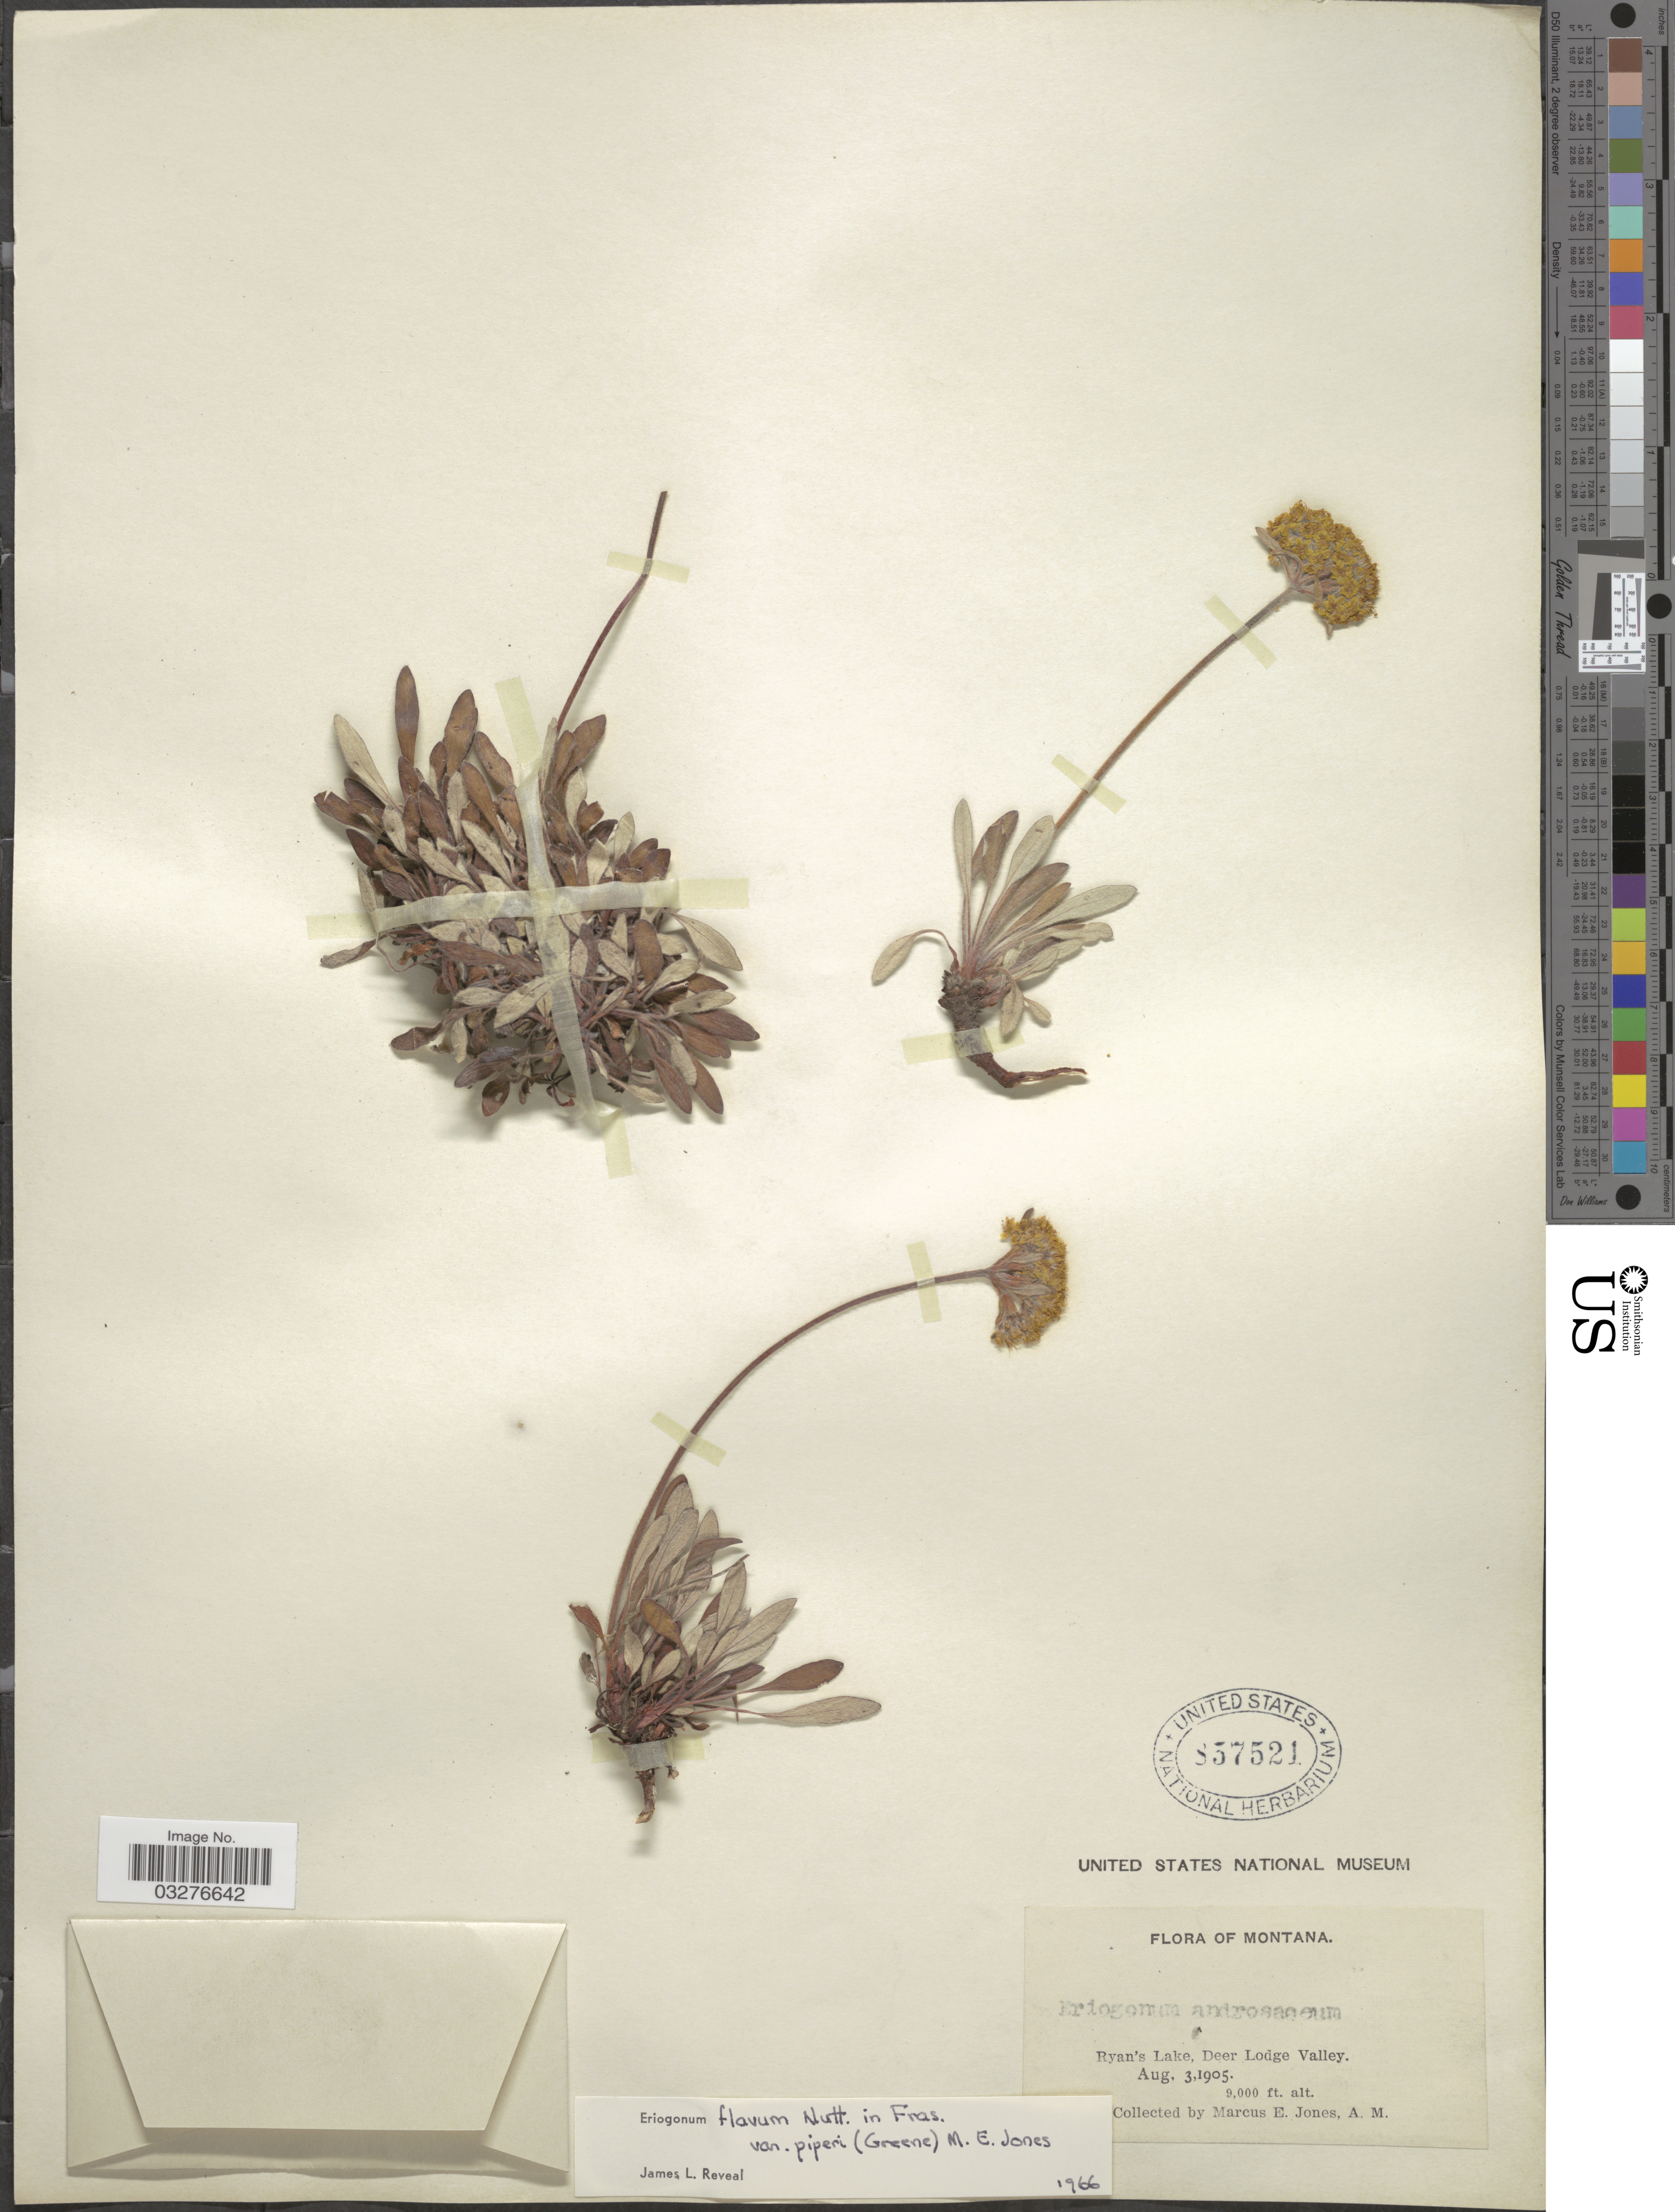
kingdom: Plantae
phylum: Tracheophyta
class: Magnoliopsida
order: Caryophyllales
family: Polygonaceae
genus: Eriogonum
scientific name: Eriogonum flavum var. piperi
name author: M.E. Jones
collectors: M. E. Jones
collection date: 1905-08-03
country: United States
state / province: Montana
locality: Ryan's Lake, Deer Lodge Valley.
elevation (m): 2743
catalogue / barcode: US 857521